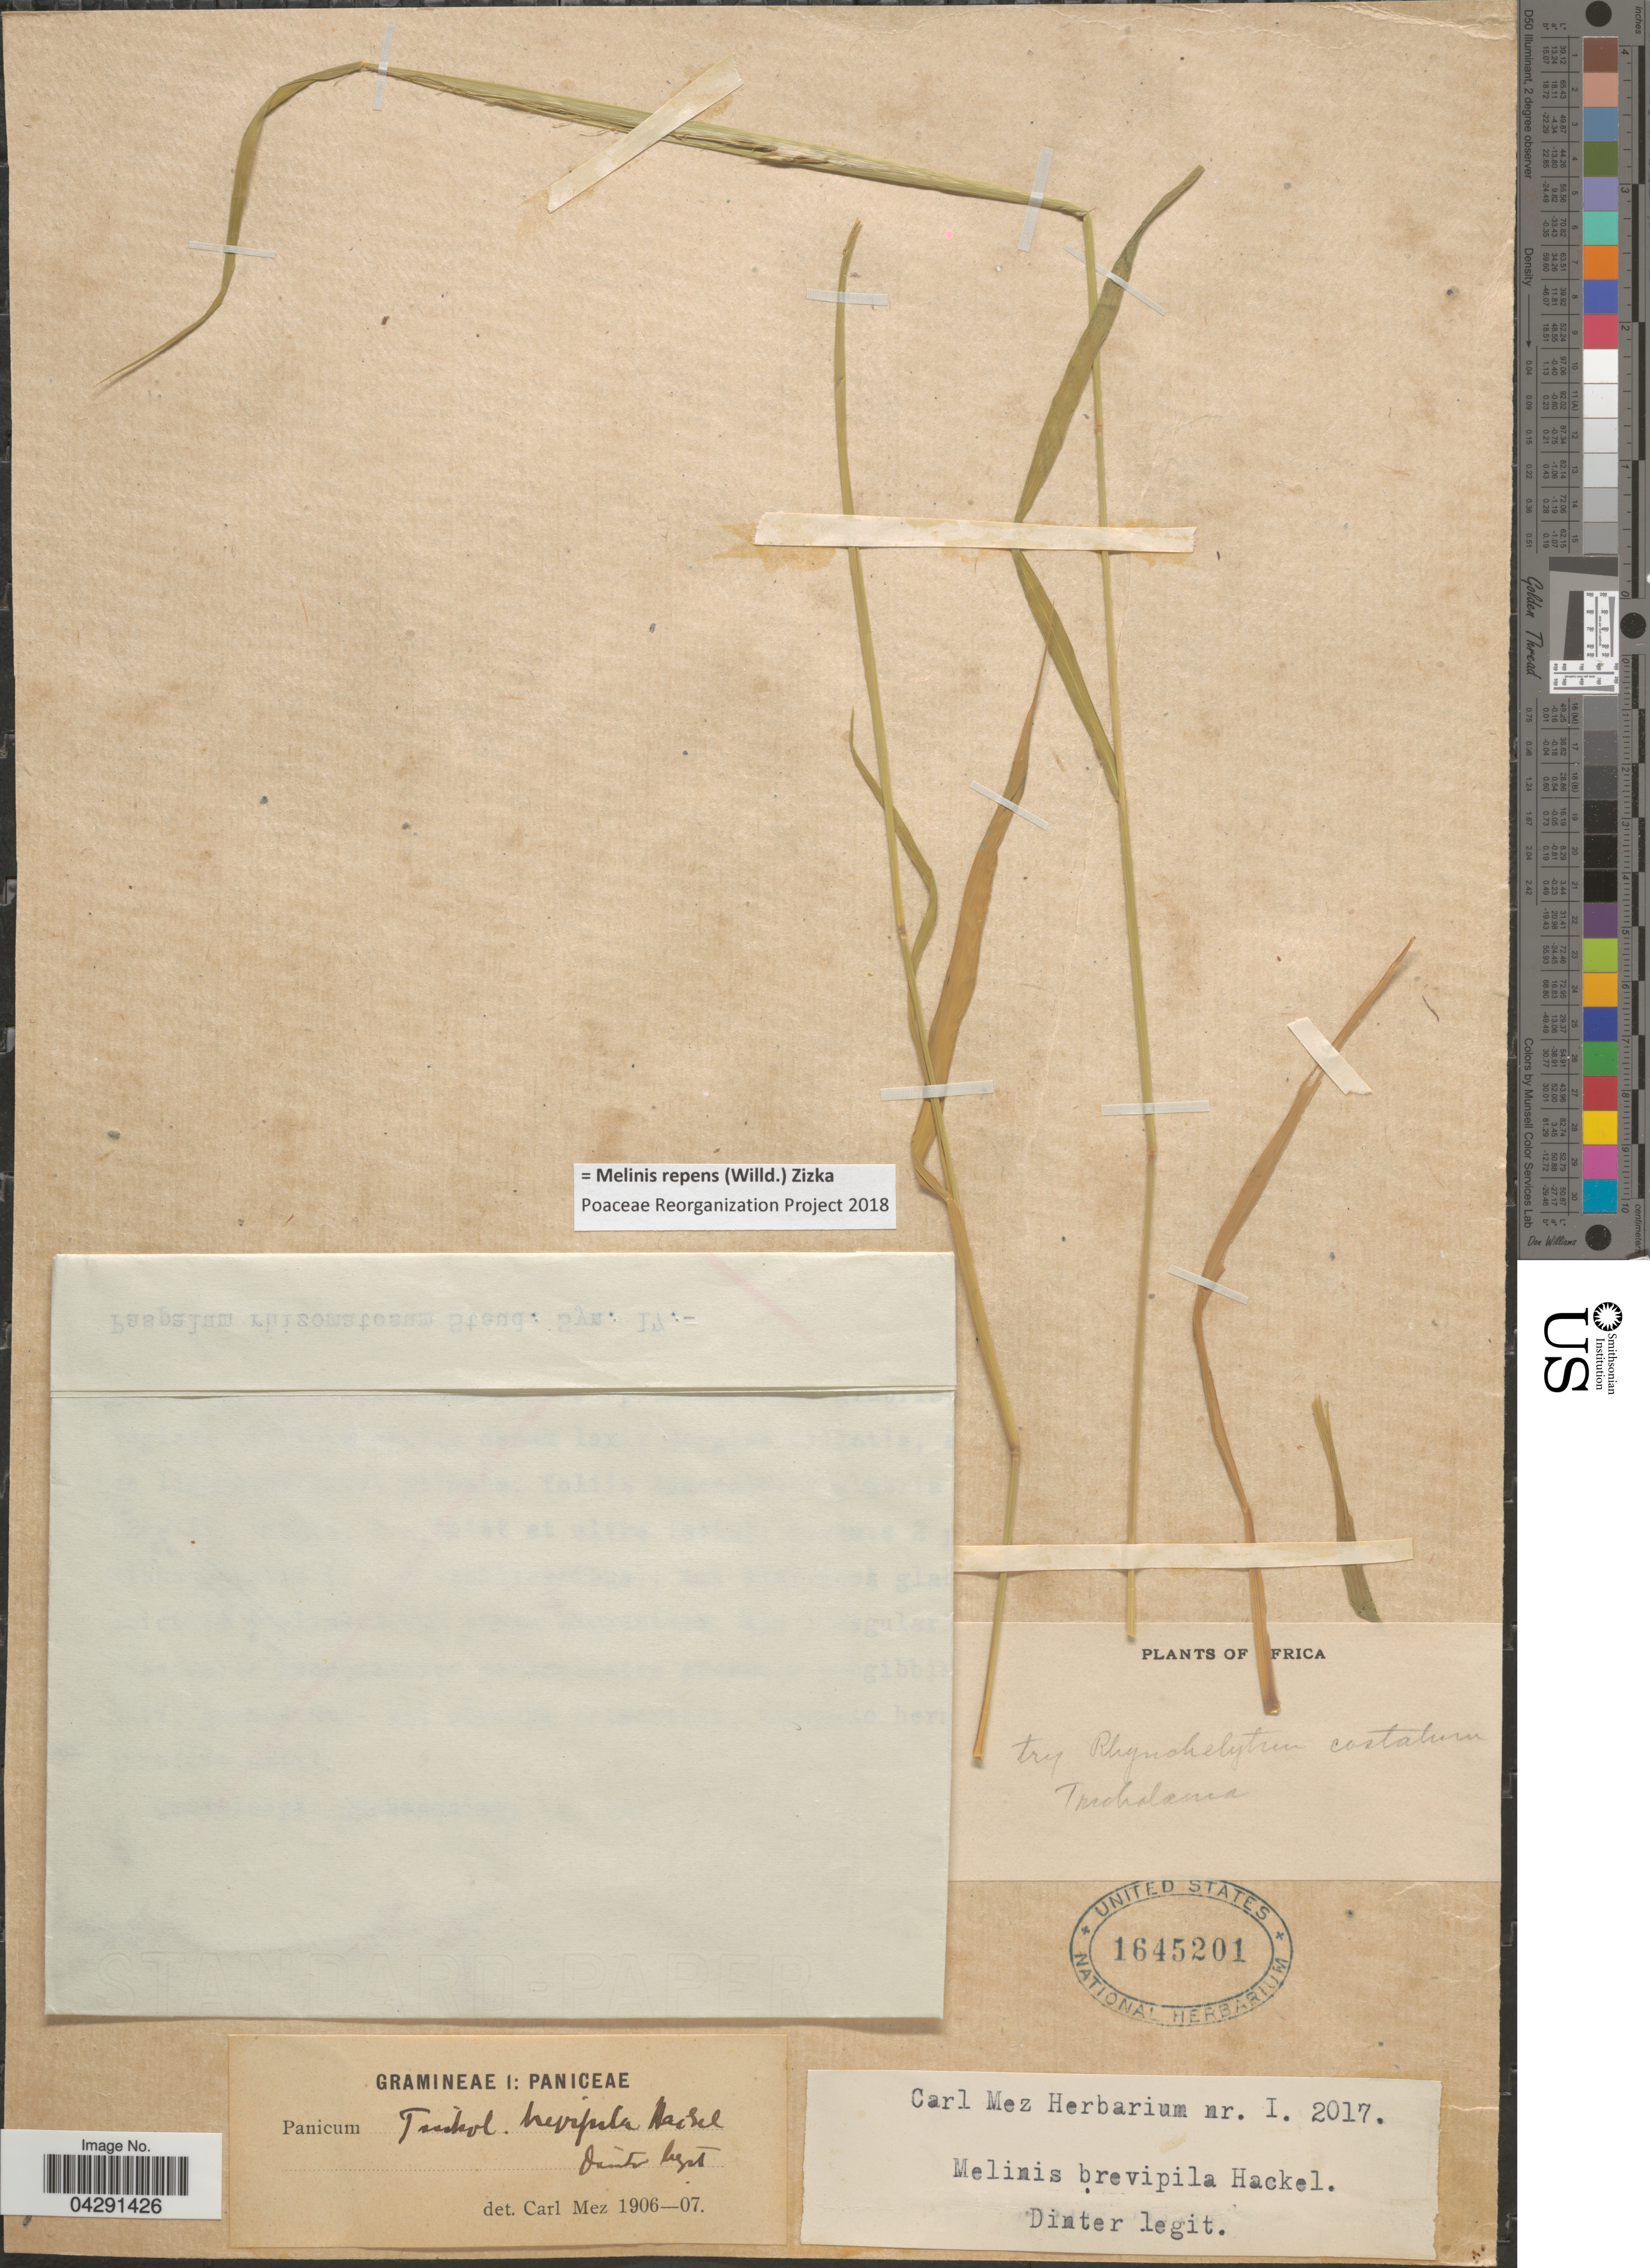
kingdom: Plantae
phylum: Tracheophyta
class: Liliopsida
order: Poales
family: Poaceae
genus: Melinis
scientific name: Melinis repens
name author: (Willd.) Zizka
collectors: Dinter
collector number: I2017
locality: Africa.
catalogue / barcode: US 1645201